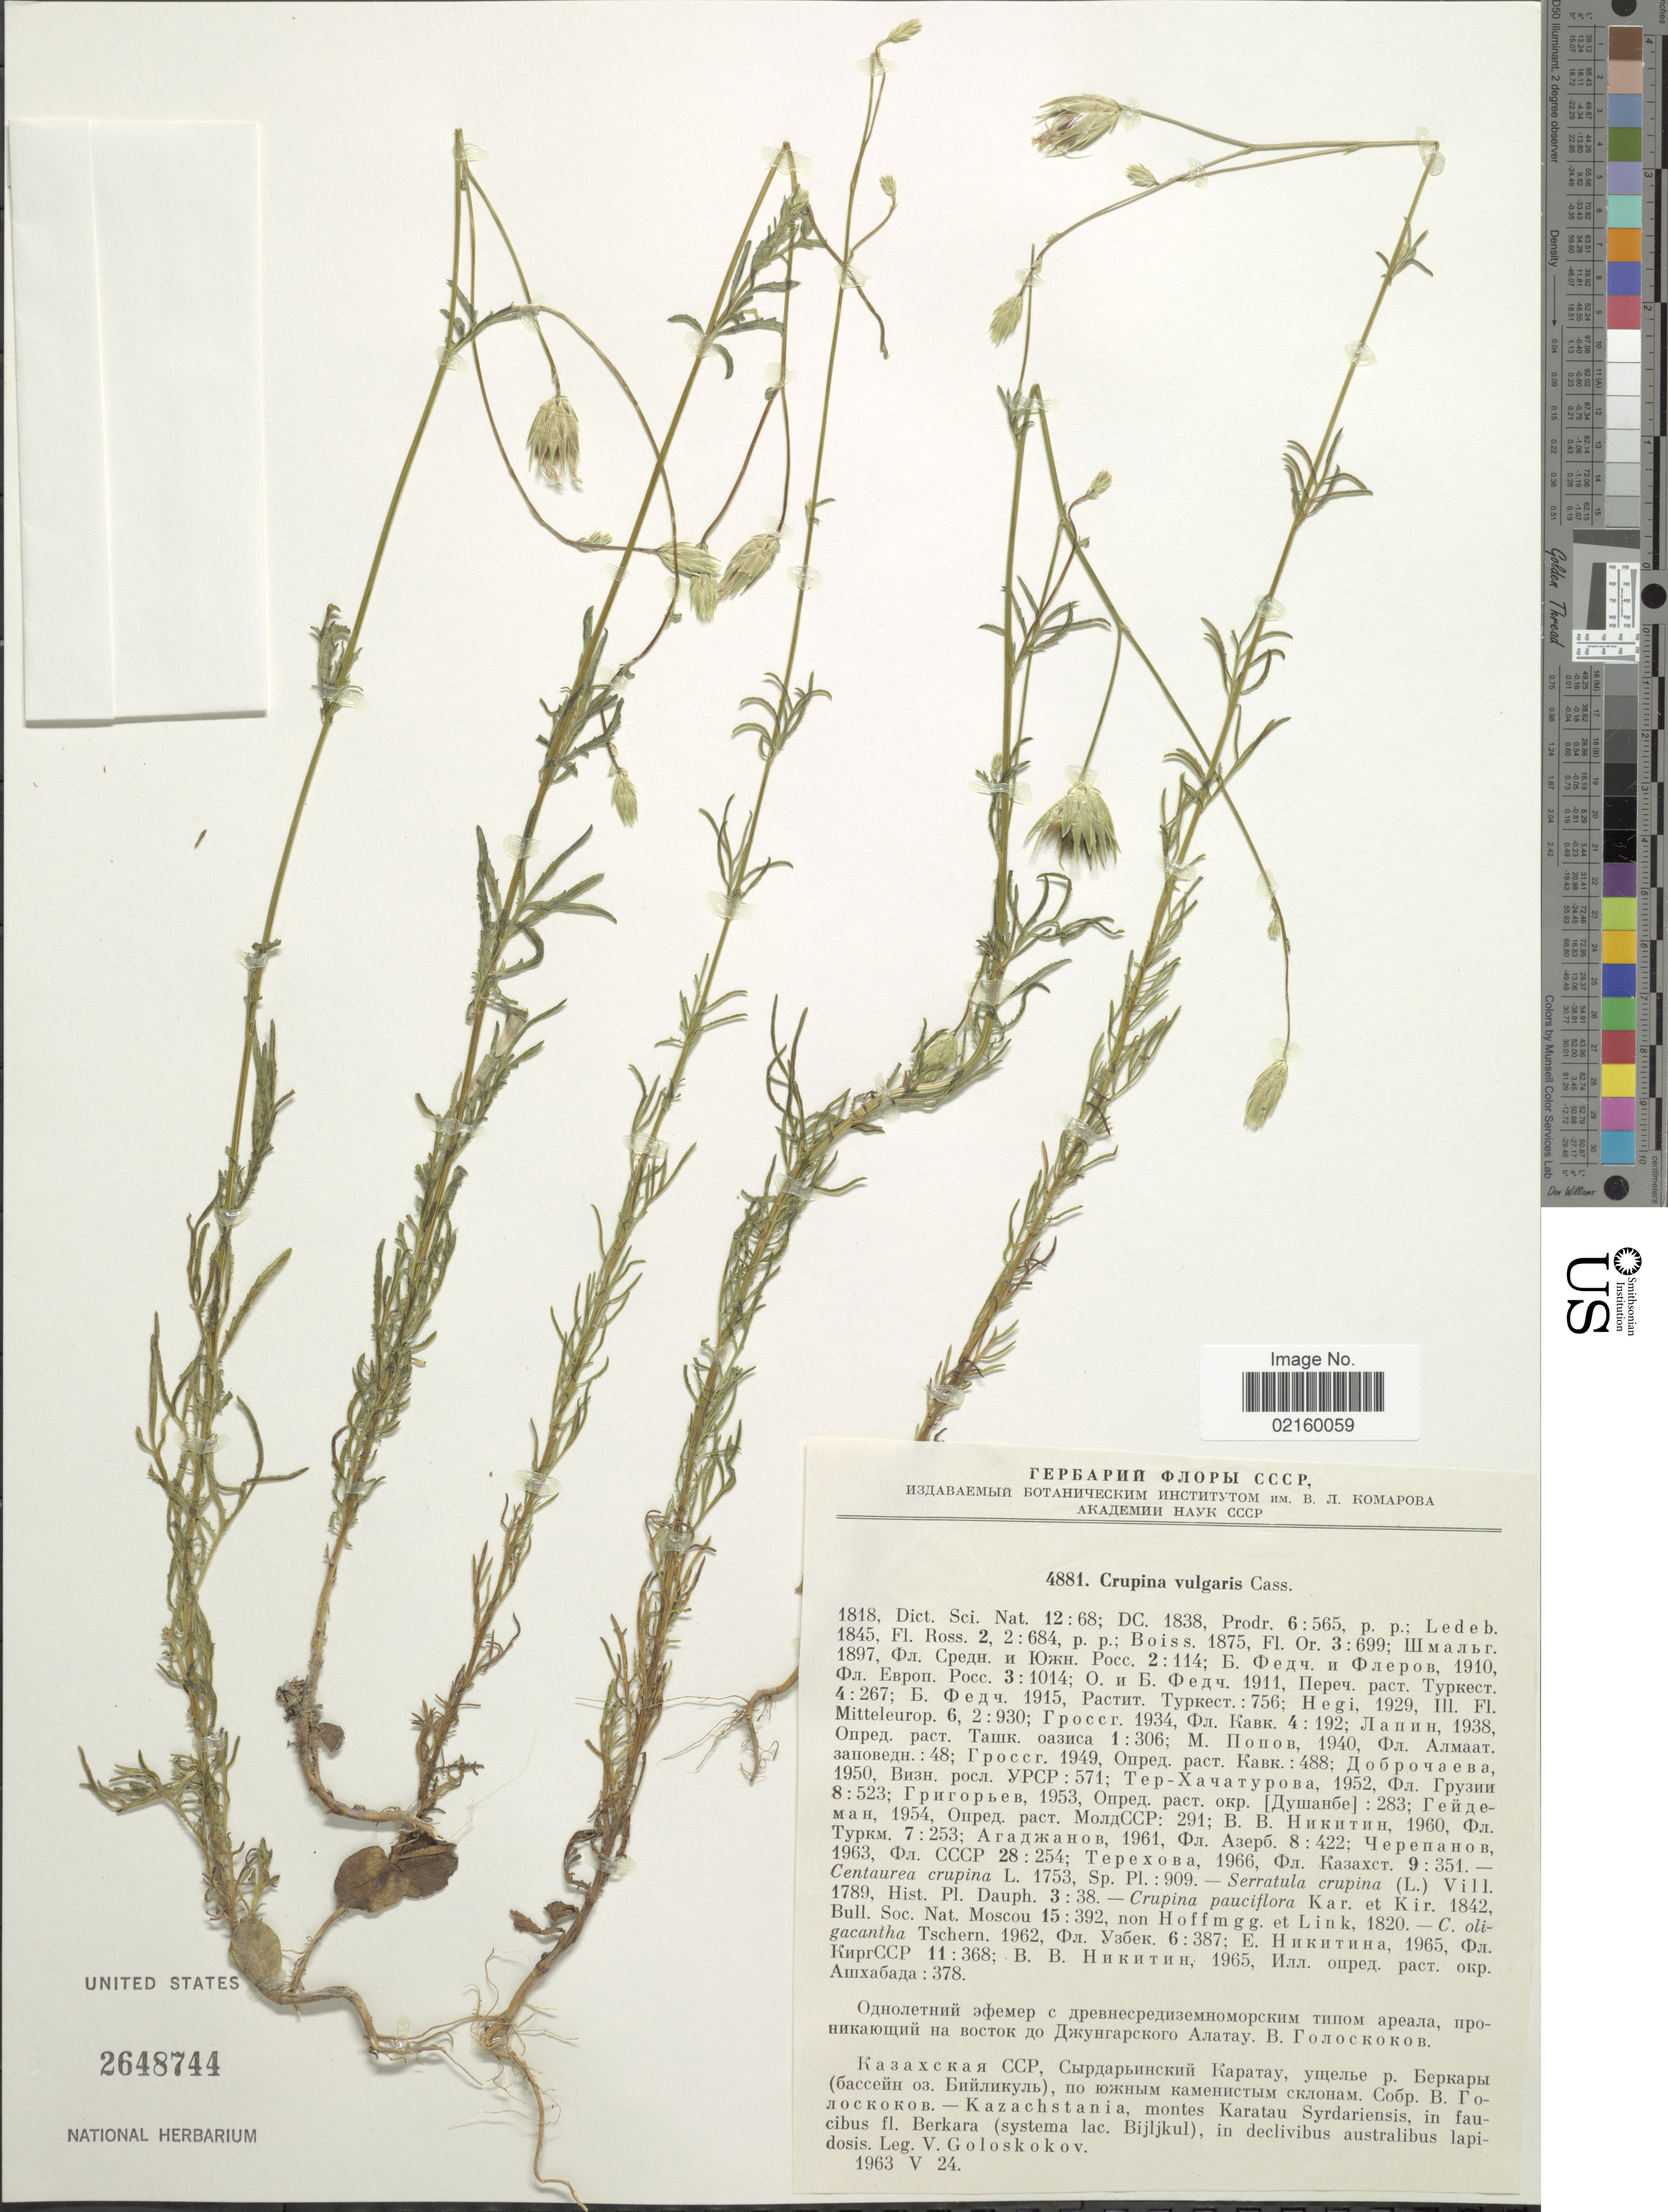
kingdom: Plantae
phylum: Tracheophyta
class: Magnoliopsida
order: Asterales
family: Asteraceae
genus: Crupina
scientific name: Crupina vulgaris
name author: Pers. ex Cass.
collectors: V. P. Goloskokov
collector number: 4881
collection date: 1963-05-24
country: Kazakhstan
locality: Kazachtania, montes Karatau Syrdariensis, in faucibus fl. Berkara (systema lac. Bijljkul)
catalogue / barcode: US 2648744